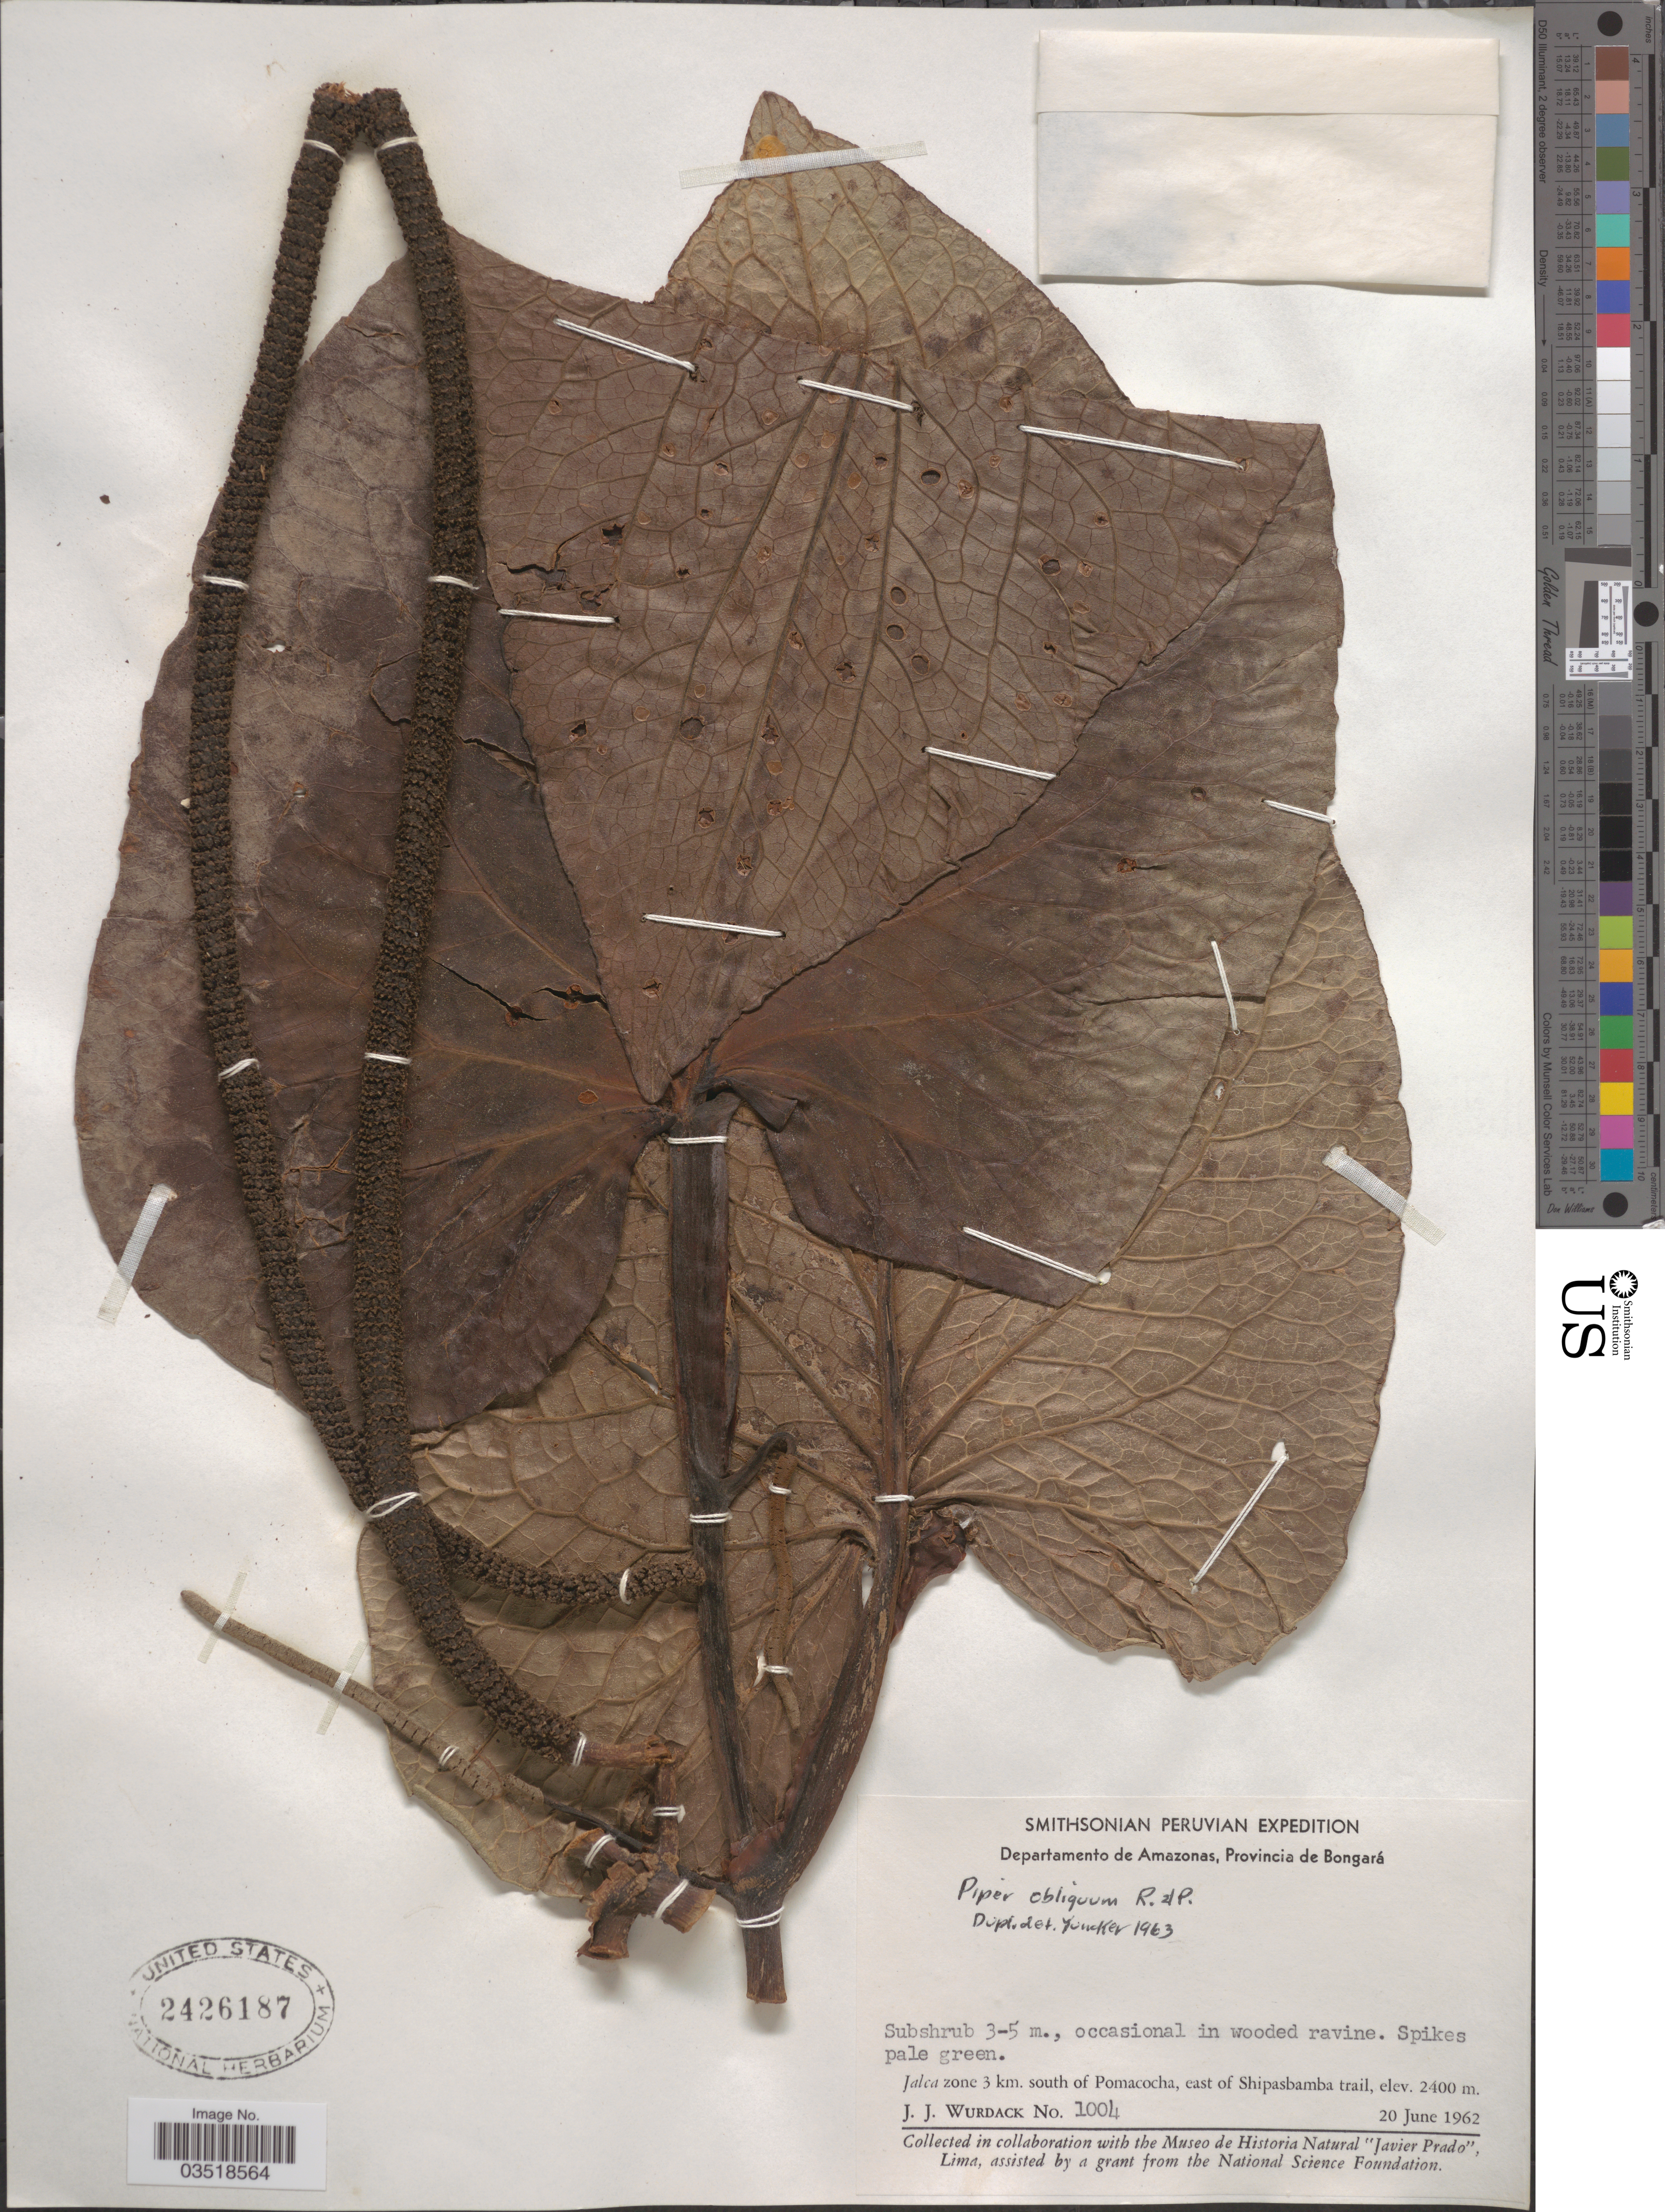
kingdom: Plantae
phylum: Tracheophyta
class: Magnoliopsida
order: Piperales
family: Piperaceae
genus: Piper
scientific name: Piper obliquum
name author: Ruiz & Pav.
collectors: J. J. Wurdack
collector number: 1004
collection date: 1962-06-20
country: Peru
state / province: Amazonas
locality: Departamento de Amazonas, Provincia de Bongará. Jalca zone 3 km. south of Pomacocha, east of Shipasbamba trail.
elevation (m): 2400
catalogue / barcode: US 2426187